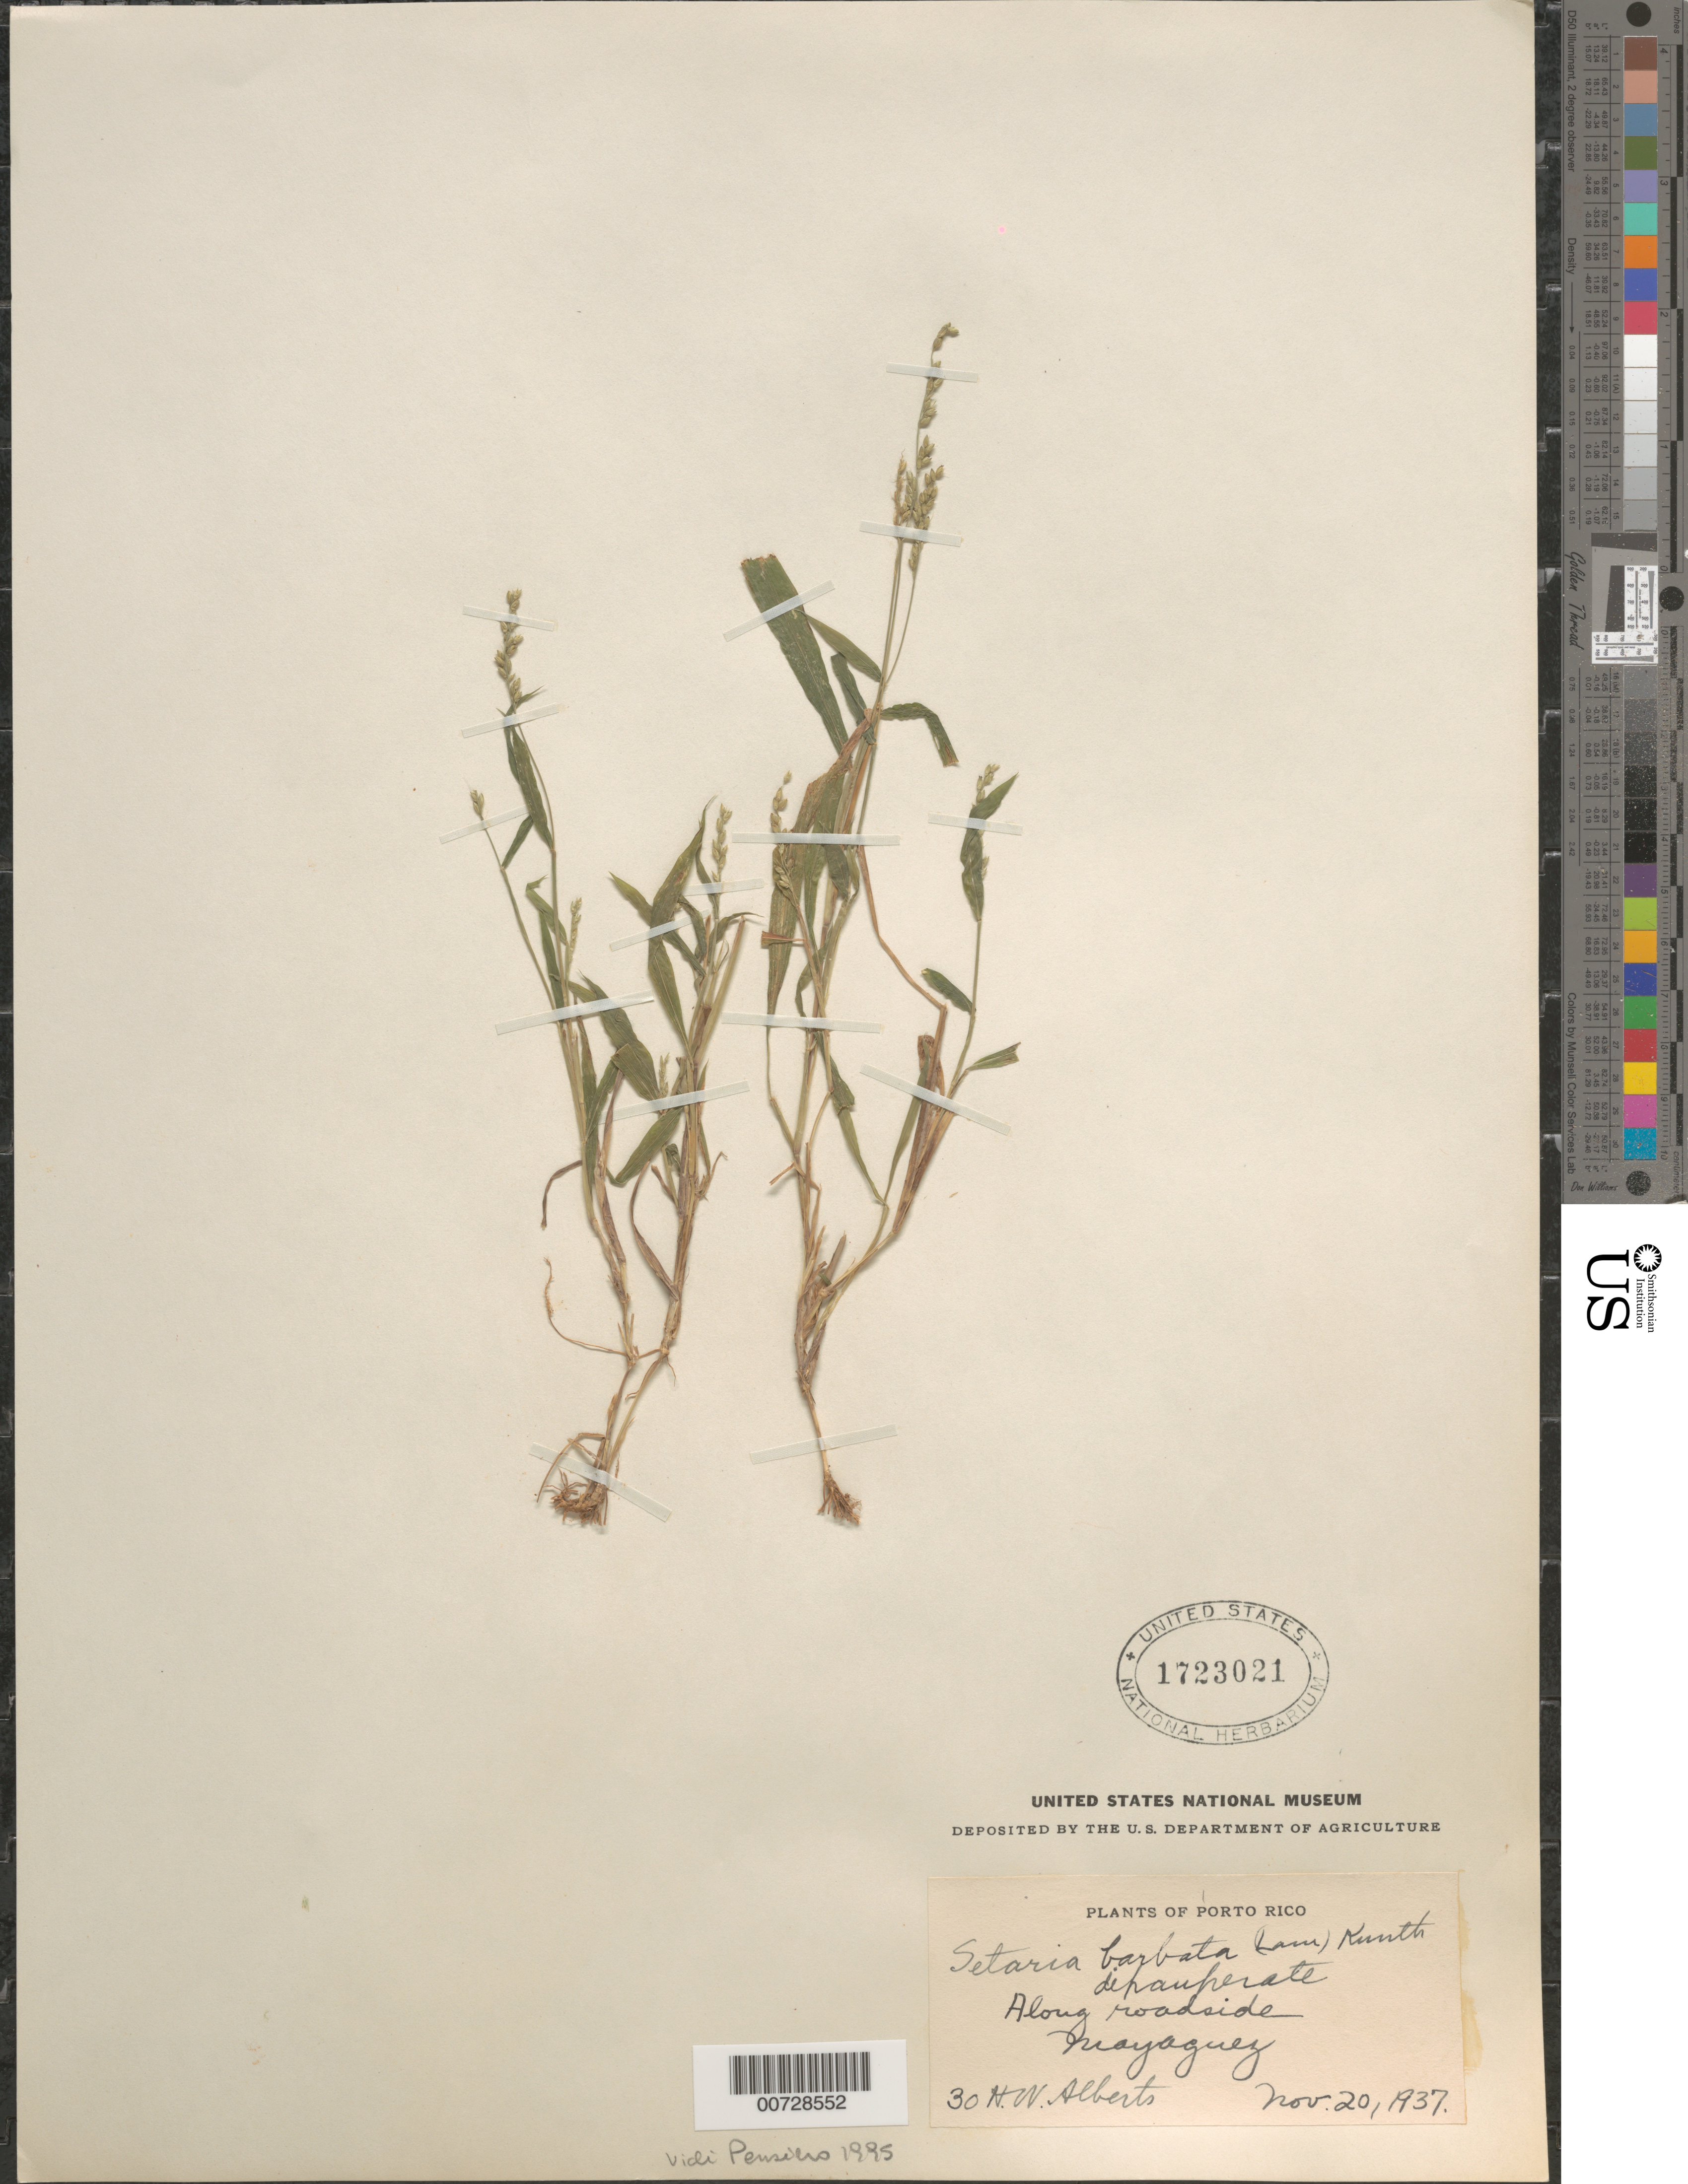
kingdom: Plantae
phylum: Tracheophyta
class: Liliopsida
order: Poales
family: Poaceae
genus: Setaria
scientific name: Setaria barbata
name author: (Lam.) Kunth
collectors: H. W. Alberts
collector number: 30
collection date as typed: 20 Nov 1937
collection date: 1937-11-20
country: Puerto Rico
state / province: Mayagüez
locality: Mayaguez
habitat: Along roadside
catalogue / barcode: US 1723021